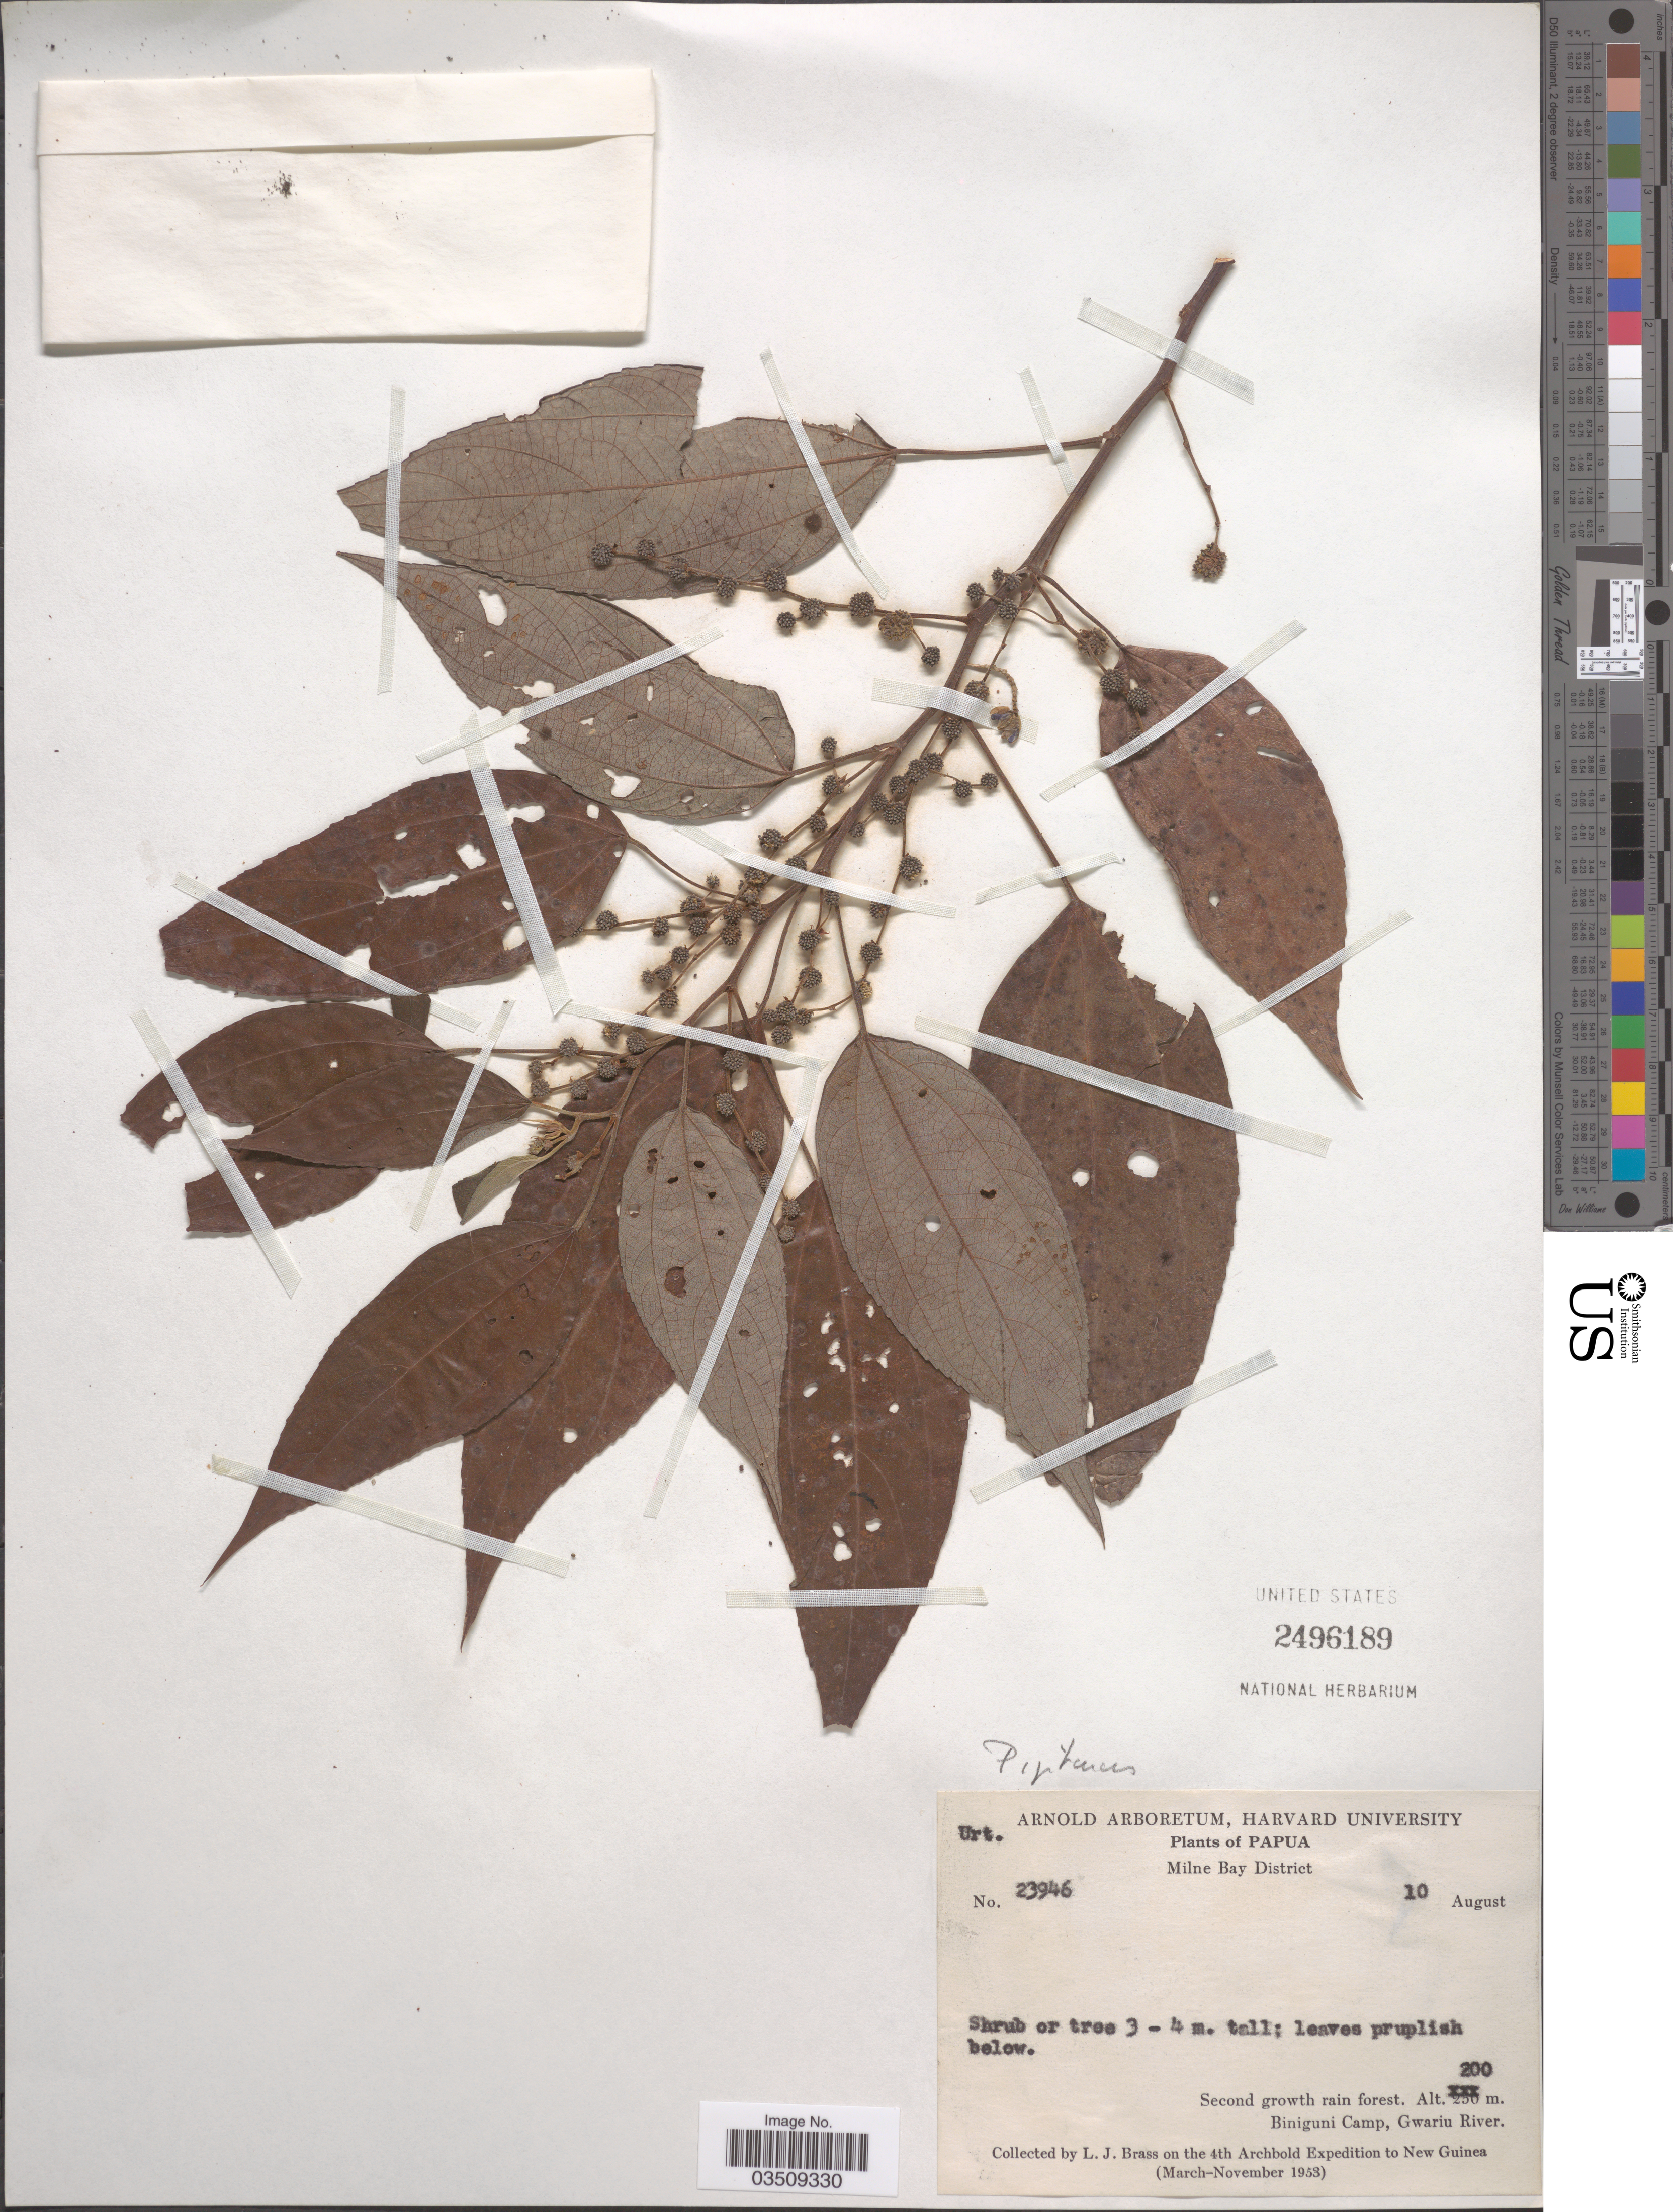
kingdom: Plantae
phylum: Tracheophyta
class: Magnoliopsida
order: Rosales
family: Urticaceae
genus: Pipturus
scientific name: Pipturus sp.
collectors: L. J. Brass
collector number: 23946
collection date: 1953-08-10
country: Papua New Guinea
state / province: Milne Bay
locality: Milne Bay District. Biniguni Camp, Gwariu River.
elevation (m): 200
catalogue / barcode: US 2496189